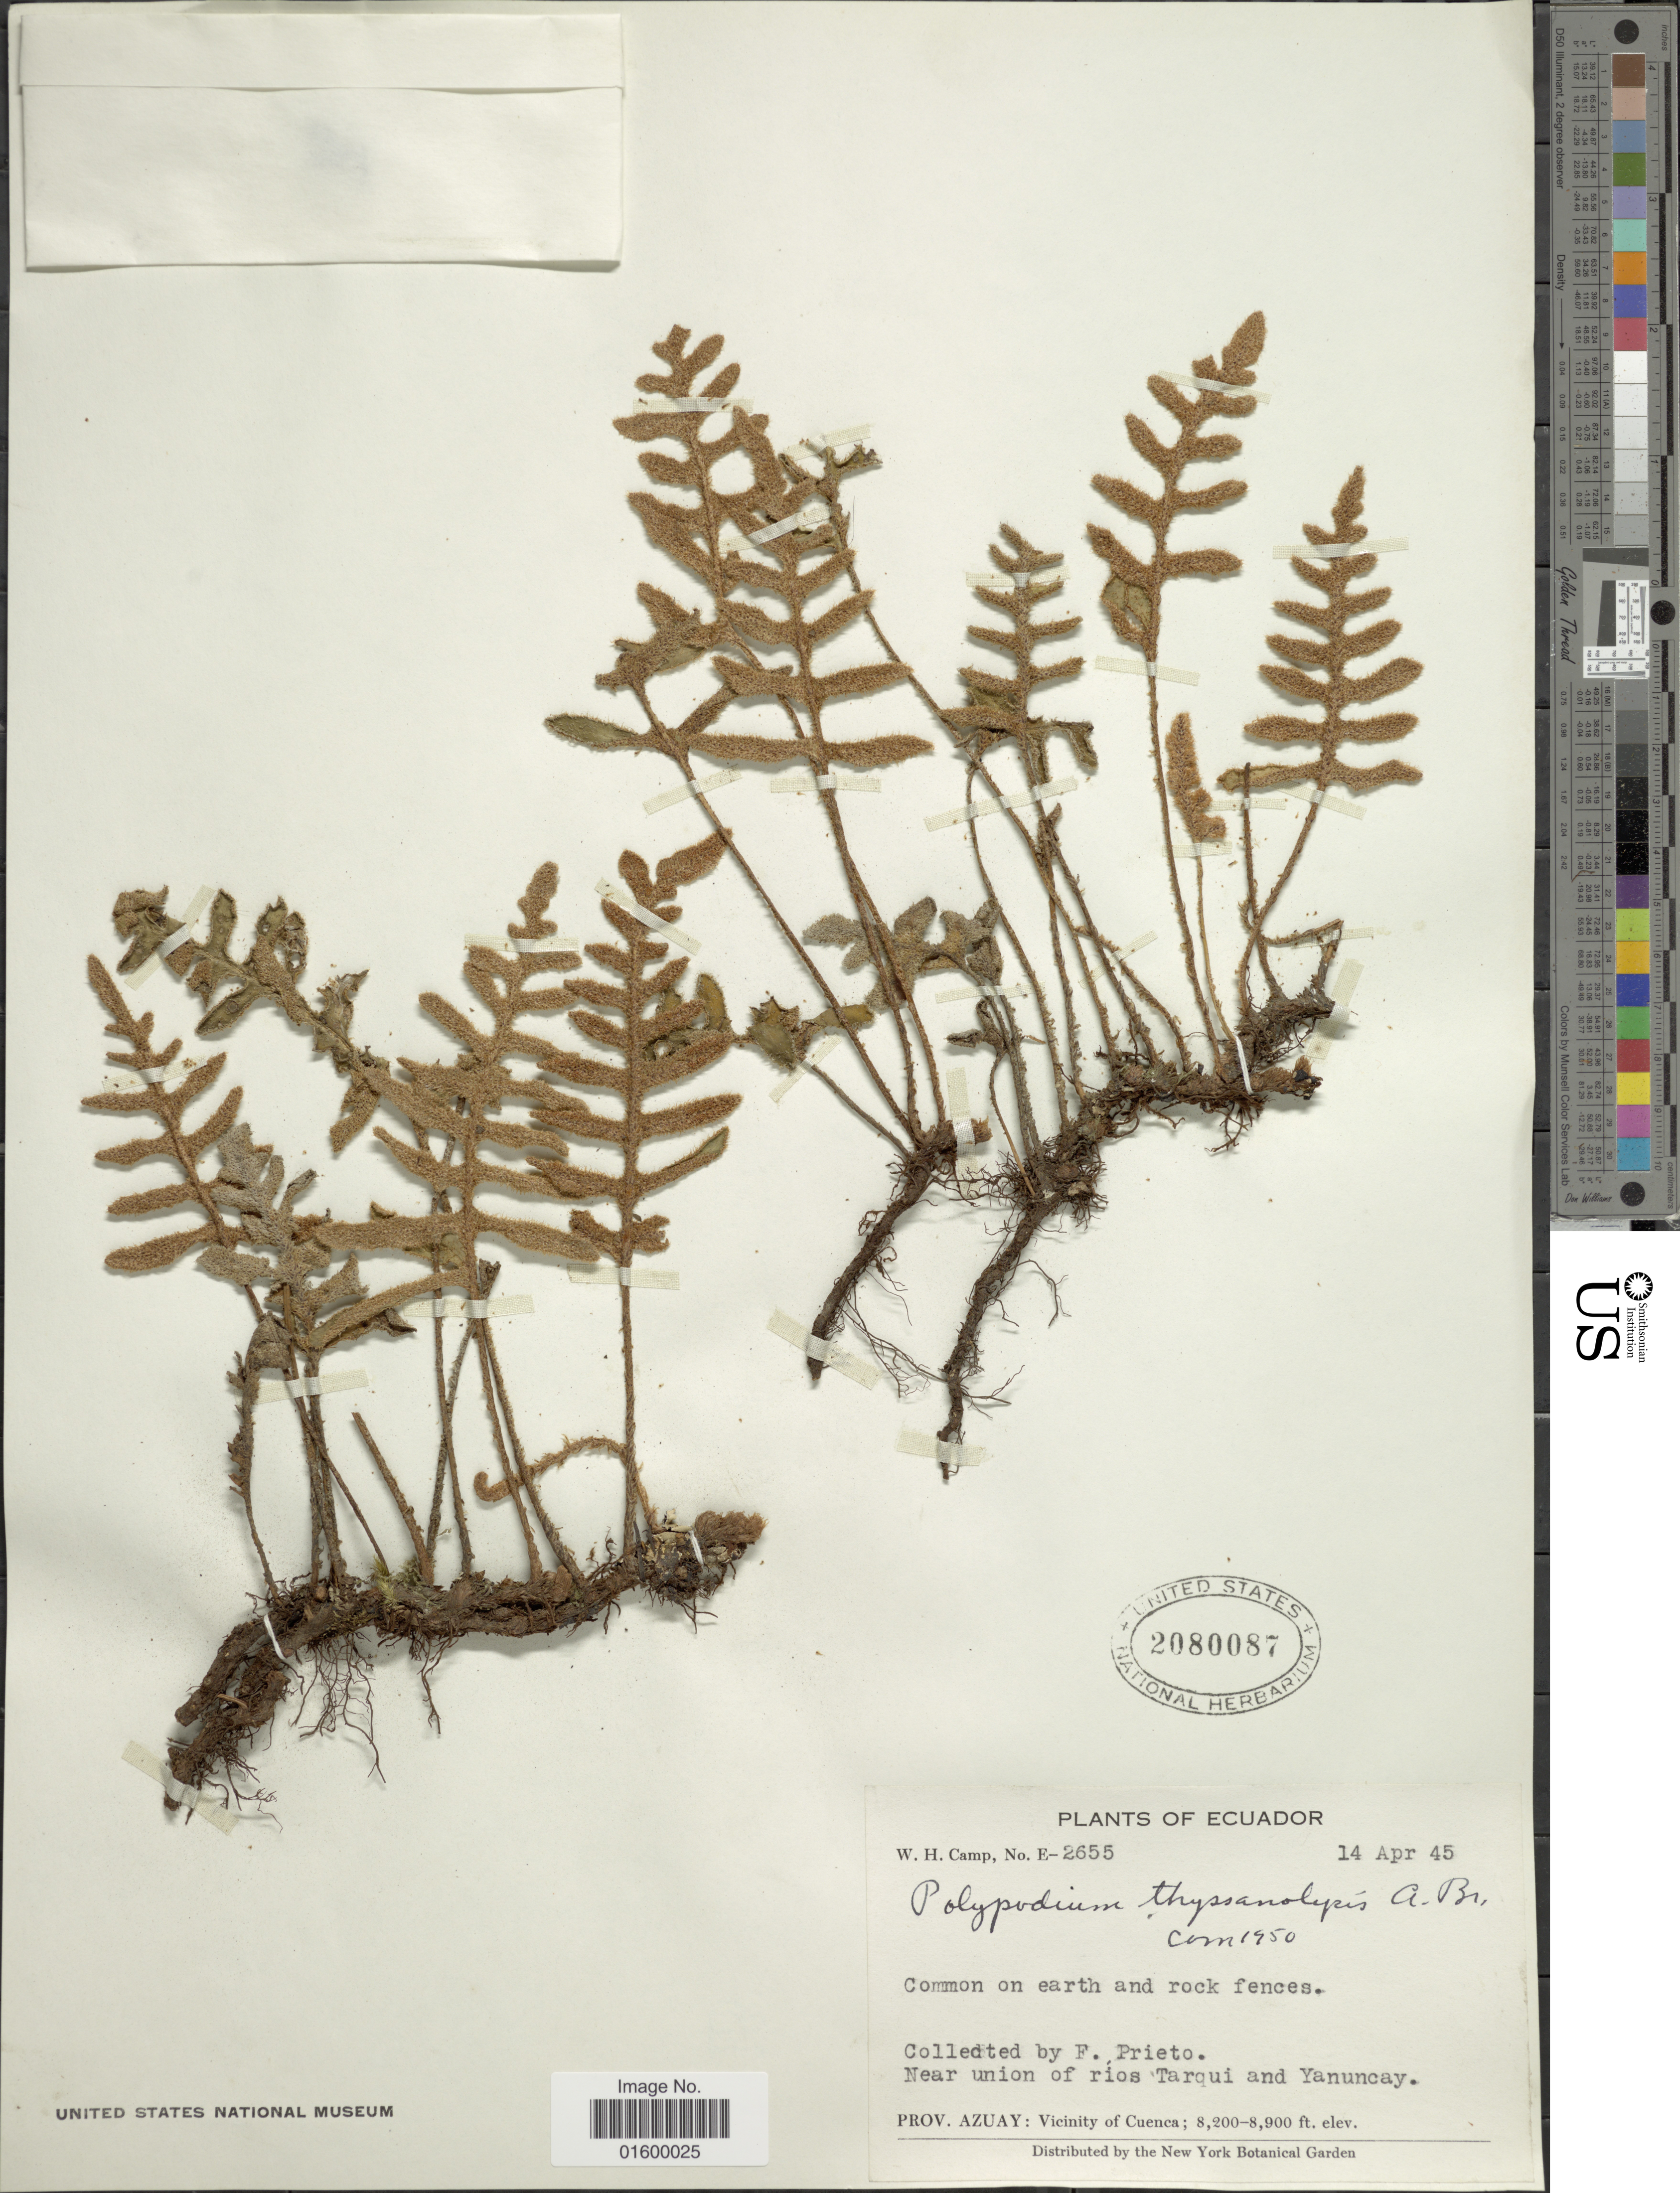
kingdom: Plantae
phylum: Tracheophyta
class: Polypodiopsida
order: Polypodiales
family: Polypodiaceae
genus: Pleopeltis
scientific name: Pleopeltis thyssanolepis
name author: (A. Braun ex Klotzsch) E.G. Andrews & Windham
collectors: W. H. Camp & F. Prieto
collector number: E-2655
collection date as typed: Transcribed d/m/y: 14/4/45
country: Ecuador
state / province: Azuay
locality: Near union of rios Tarqui and Yanuncay, Prov. Azuay, Vicinity of Cuenca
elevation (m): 2499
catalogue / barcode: US 2080087